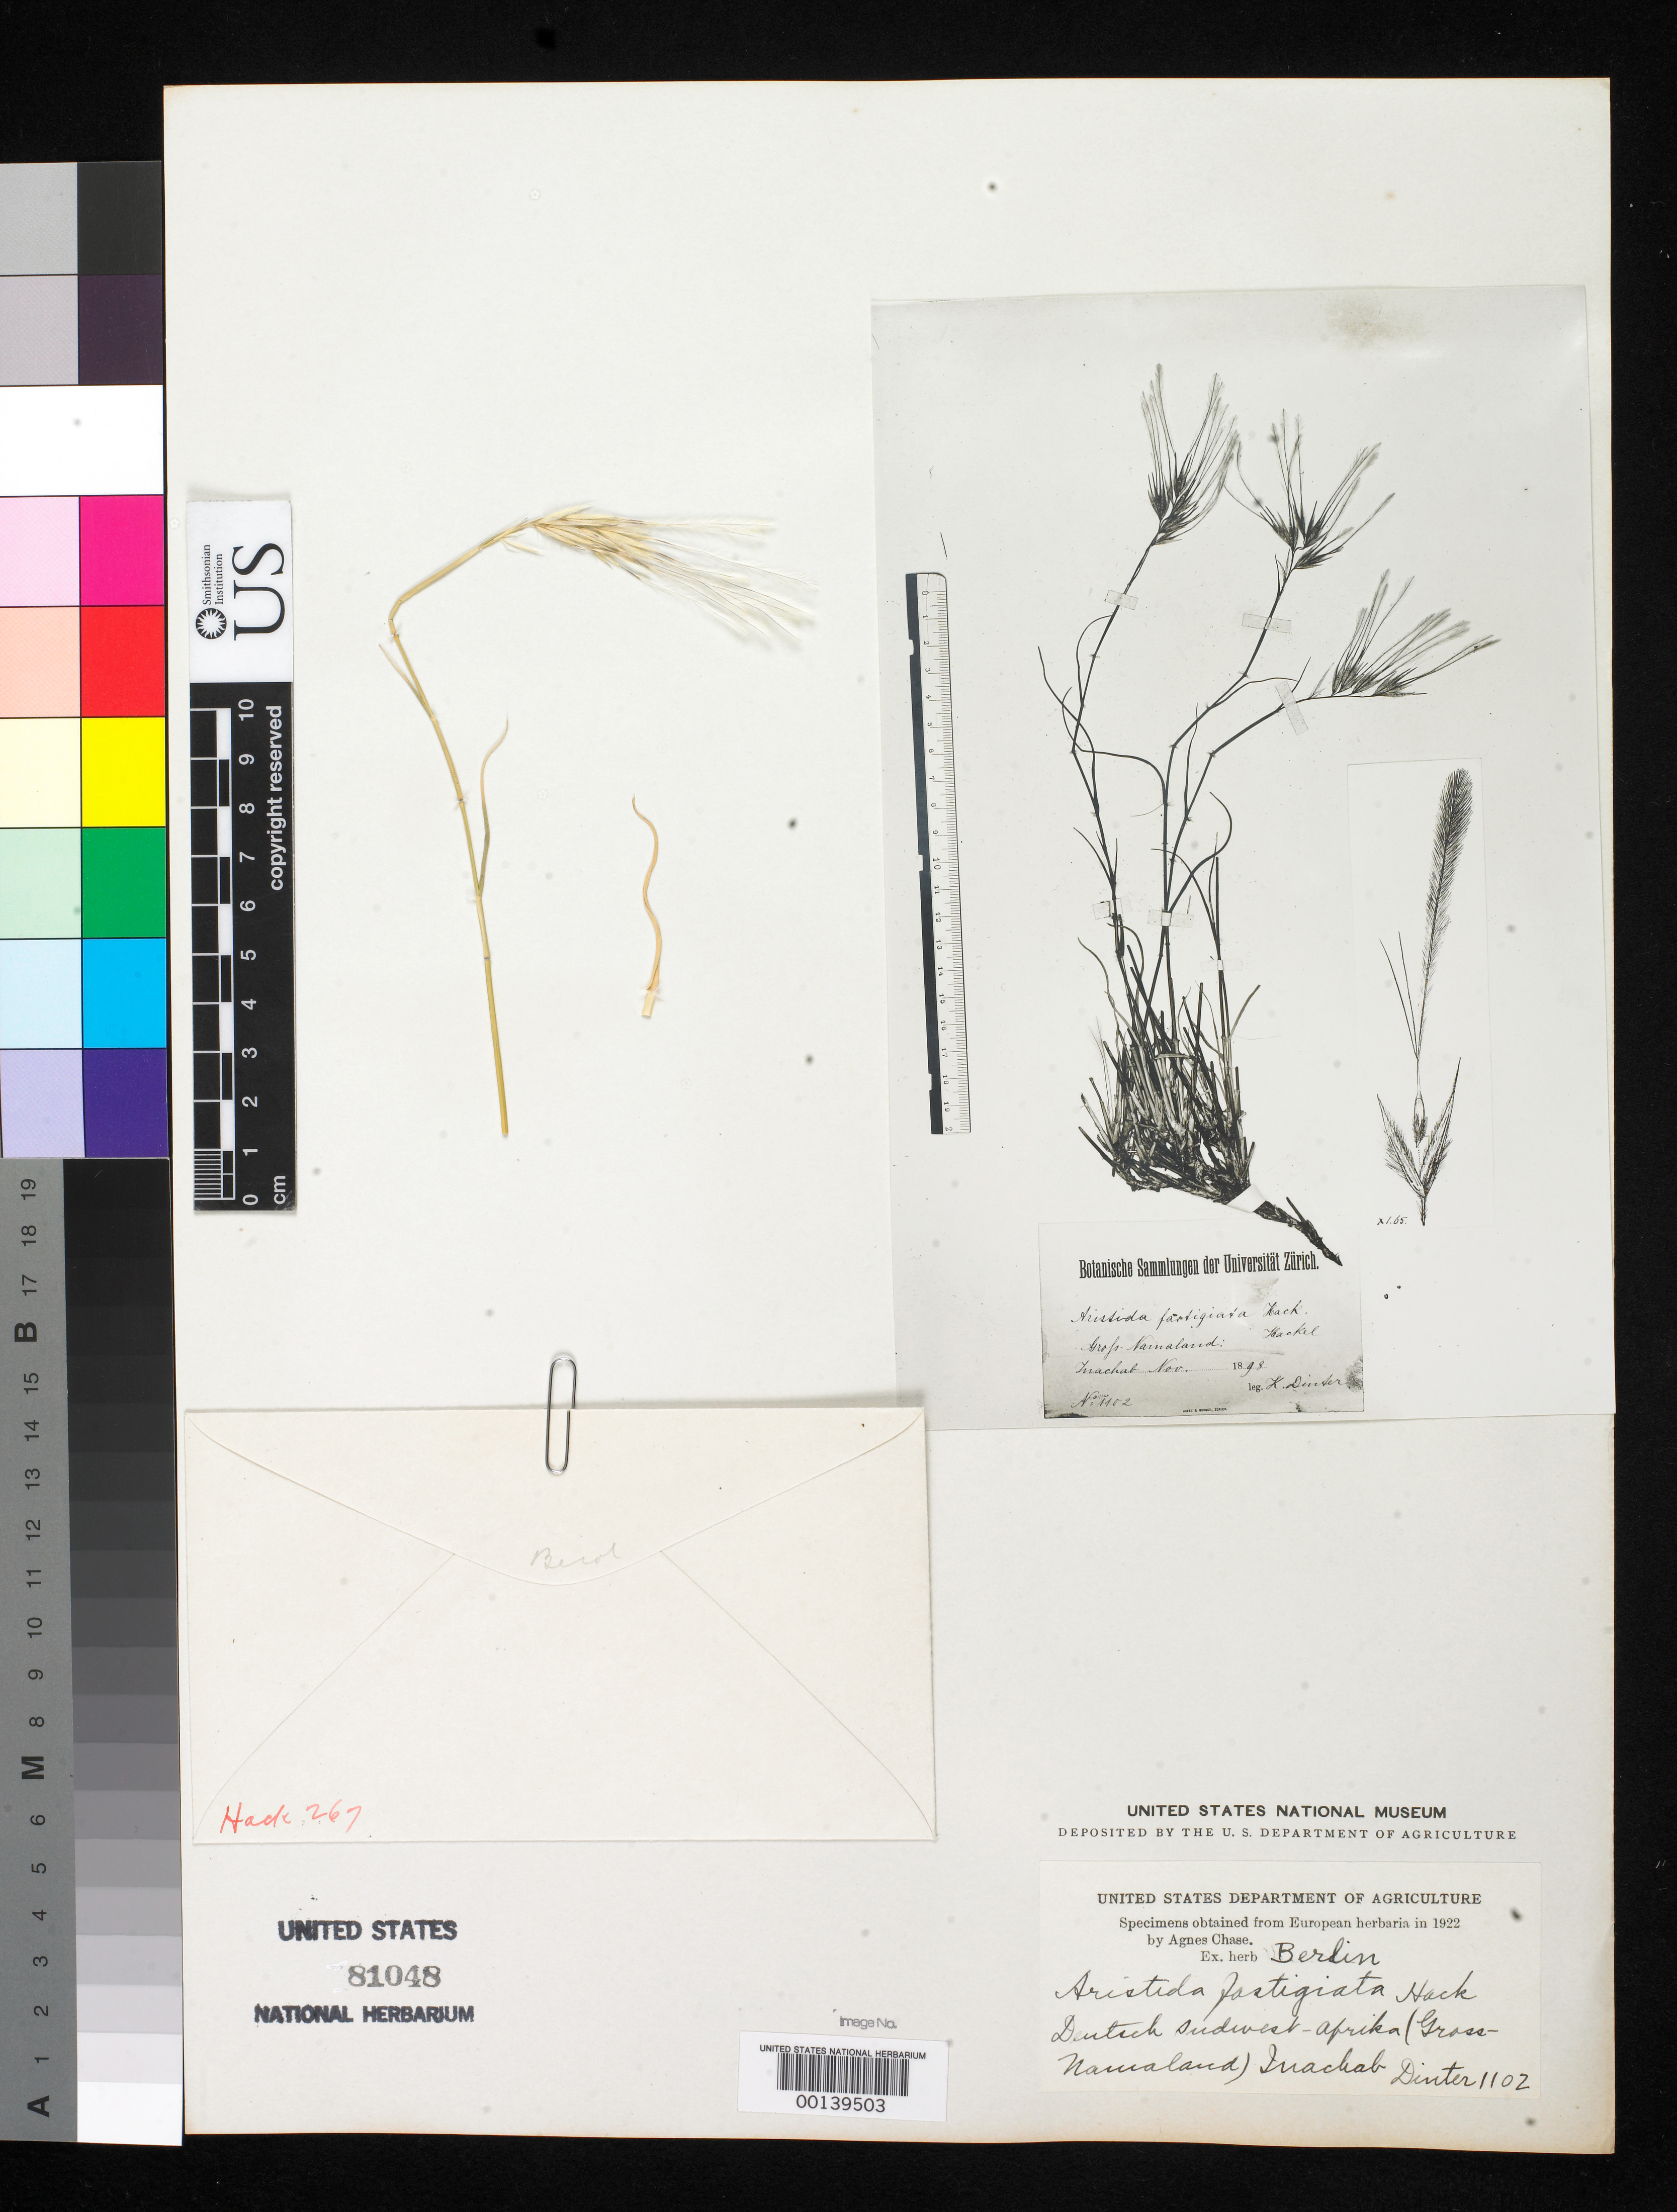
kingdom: Plantae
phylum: Tracheophyta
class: Liliopsida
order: Poales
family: Poaceae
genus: Aristida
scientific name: Aristida fastigiata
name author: Hack.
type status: Isotype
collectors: M. Dinter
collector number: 1102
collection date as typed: Nov 1898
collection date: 1898-11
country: Namibia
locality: Great Namaland, Inachab.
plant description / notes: Fragmentary material of type specimen ex herb. Berlin.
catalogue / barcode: US 81048